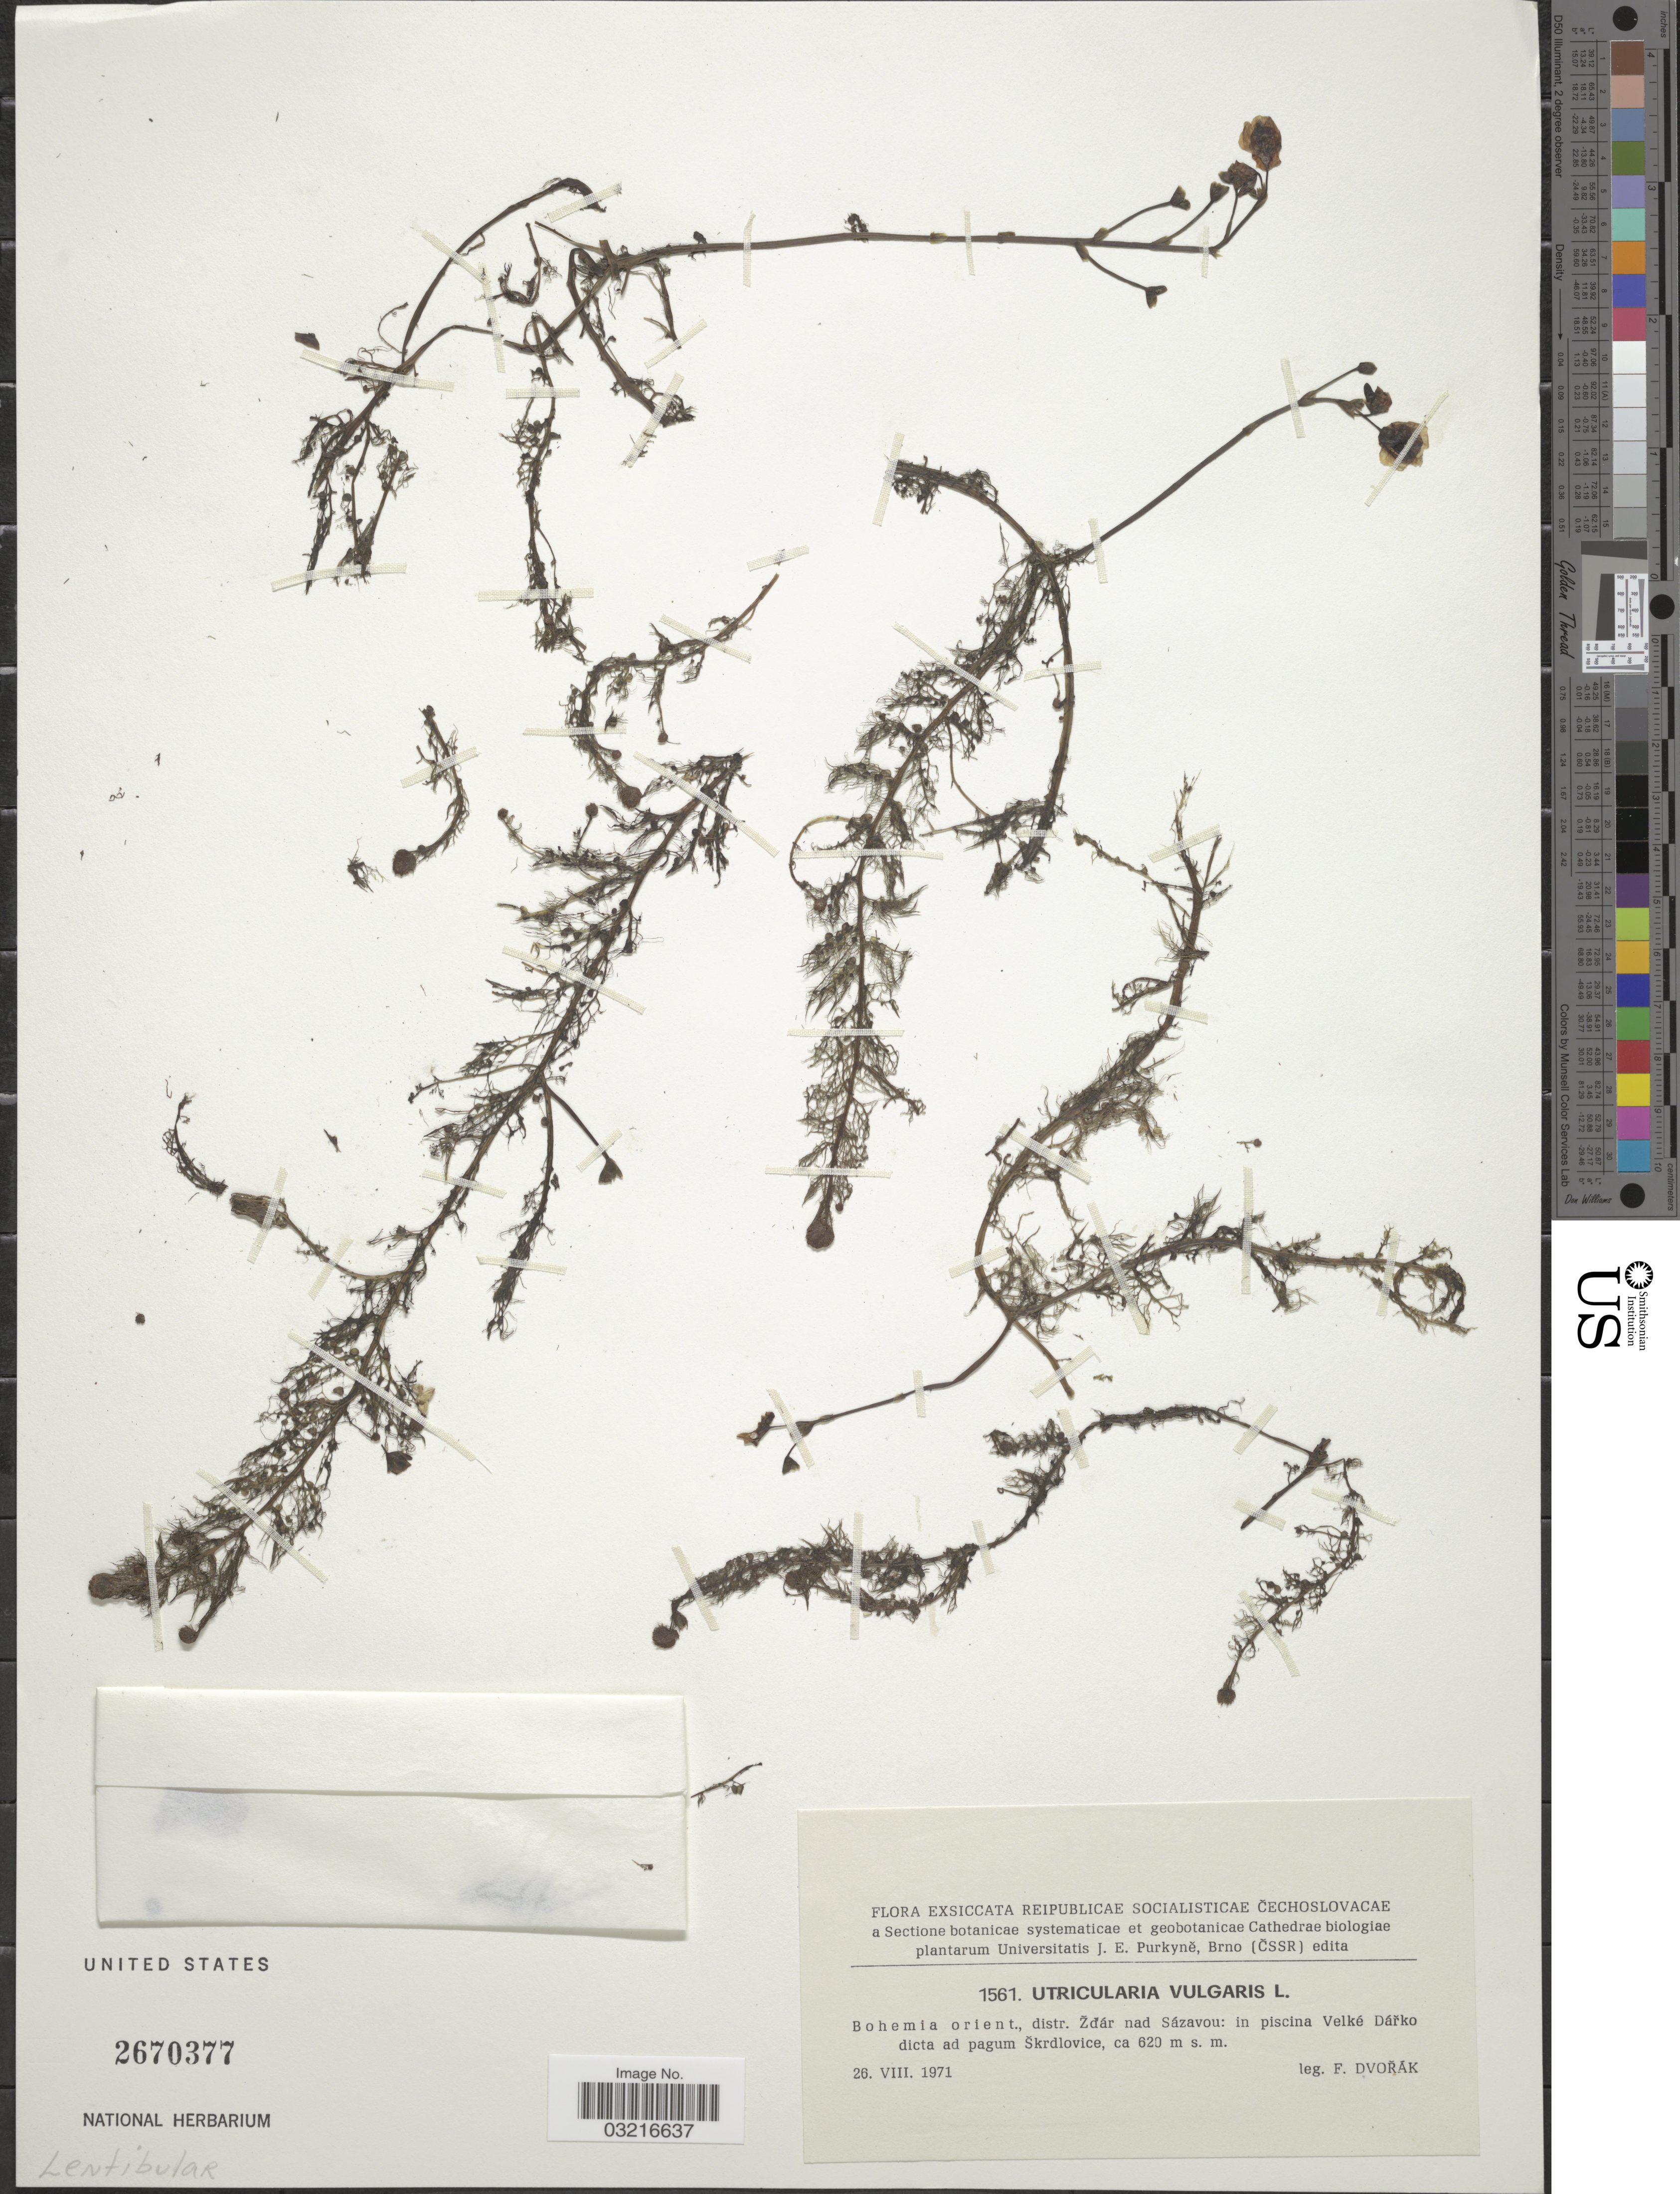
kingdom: Plantae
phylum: Tracheophyta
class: Magnoliopsida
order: Lamiales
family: Lentibulariaceae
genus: Utricularia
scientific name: Utricularia vulgaris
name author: L.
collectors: F. Dvořák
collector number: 1561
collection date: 1971-08-26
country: Czechia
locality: Bohemia orient., distr. Zdar nad Sázavou: in piscina Velké Dárko dicta ad pagum Skrdlovice.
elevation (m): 620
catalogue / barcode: US 2670377